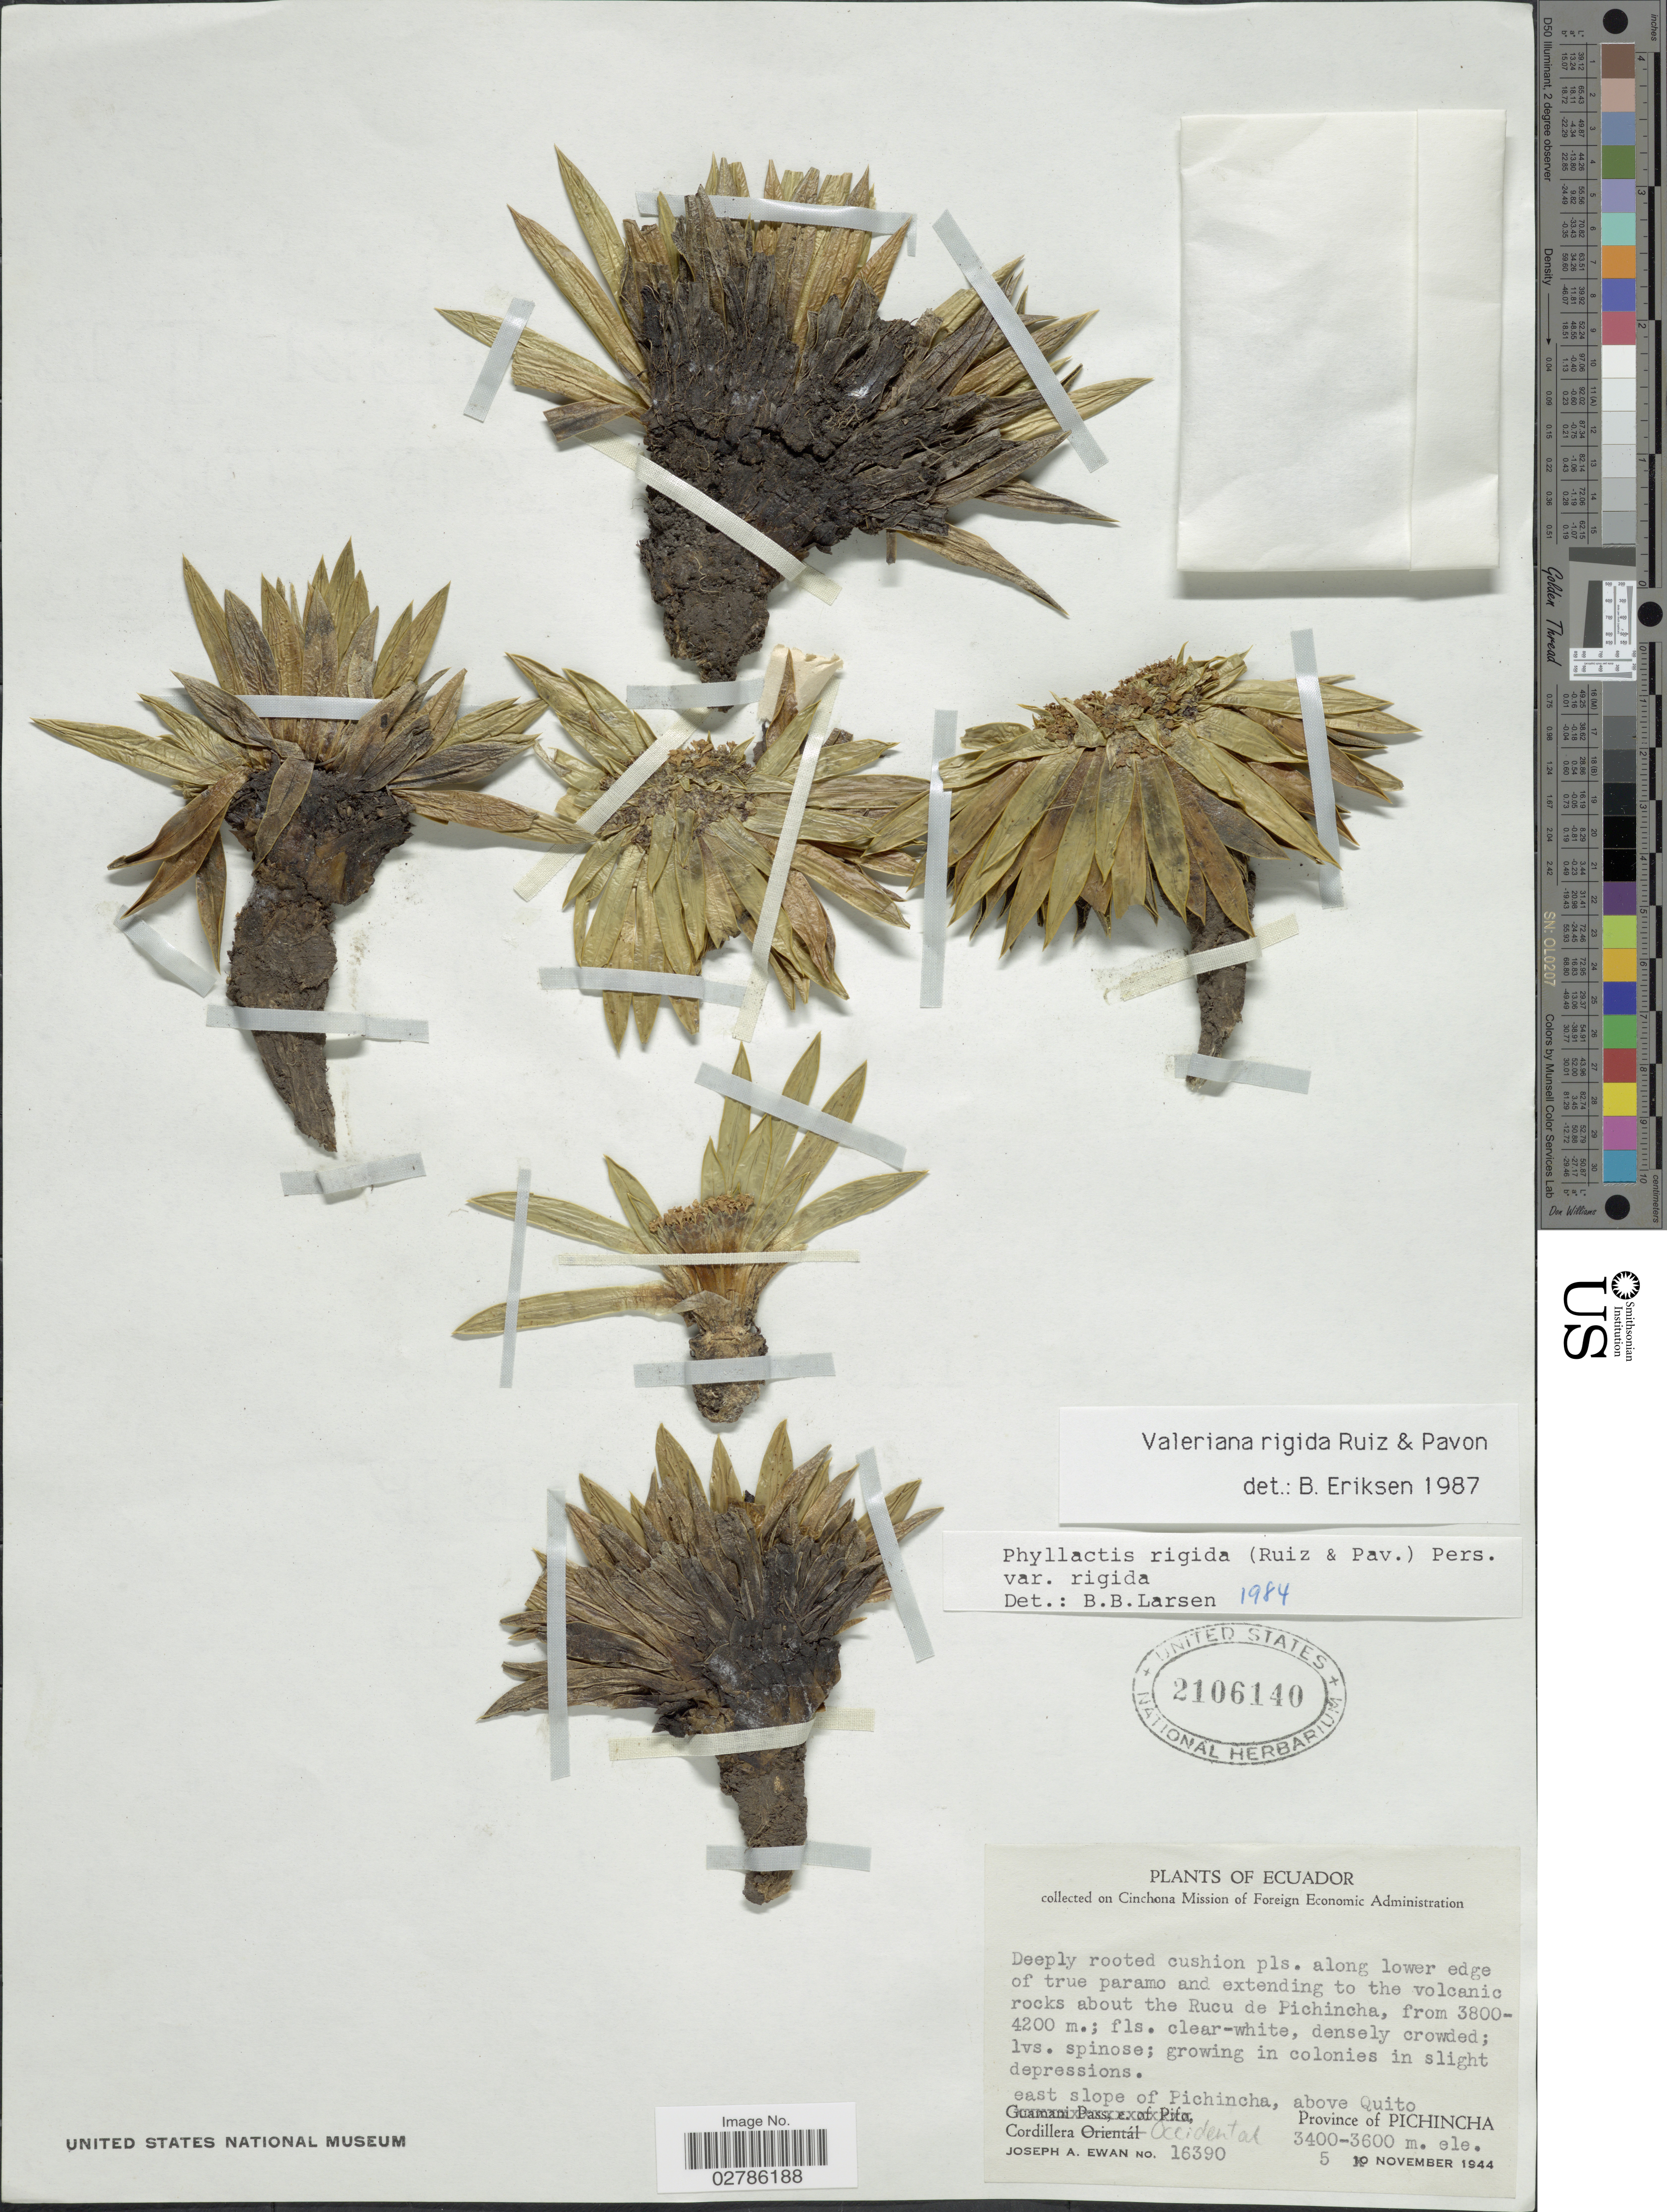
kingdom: Plantae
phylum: Tracheophyta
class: Magnoliopsida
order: Dipsacales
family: Caprifoliaceae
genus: Phyllactis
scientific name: Phyllactis rigida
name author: (Ruiz & Pav.) Pers.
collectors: J. A. Ewan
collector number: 16390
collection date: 1944-11-05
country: Ecuador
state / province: Pichincha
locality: Deeply rooted cushion pls. along lower edge of true paramo and extending to the volcanic rocks about the Rucu de Pichincha, East slope of Pichincha, above Quito, Cordillera Occidental.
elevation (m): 3400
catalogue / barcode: US 2106140